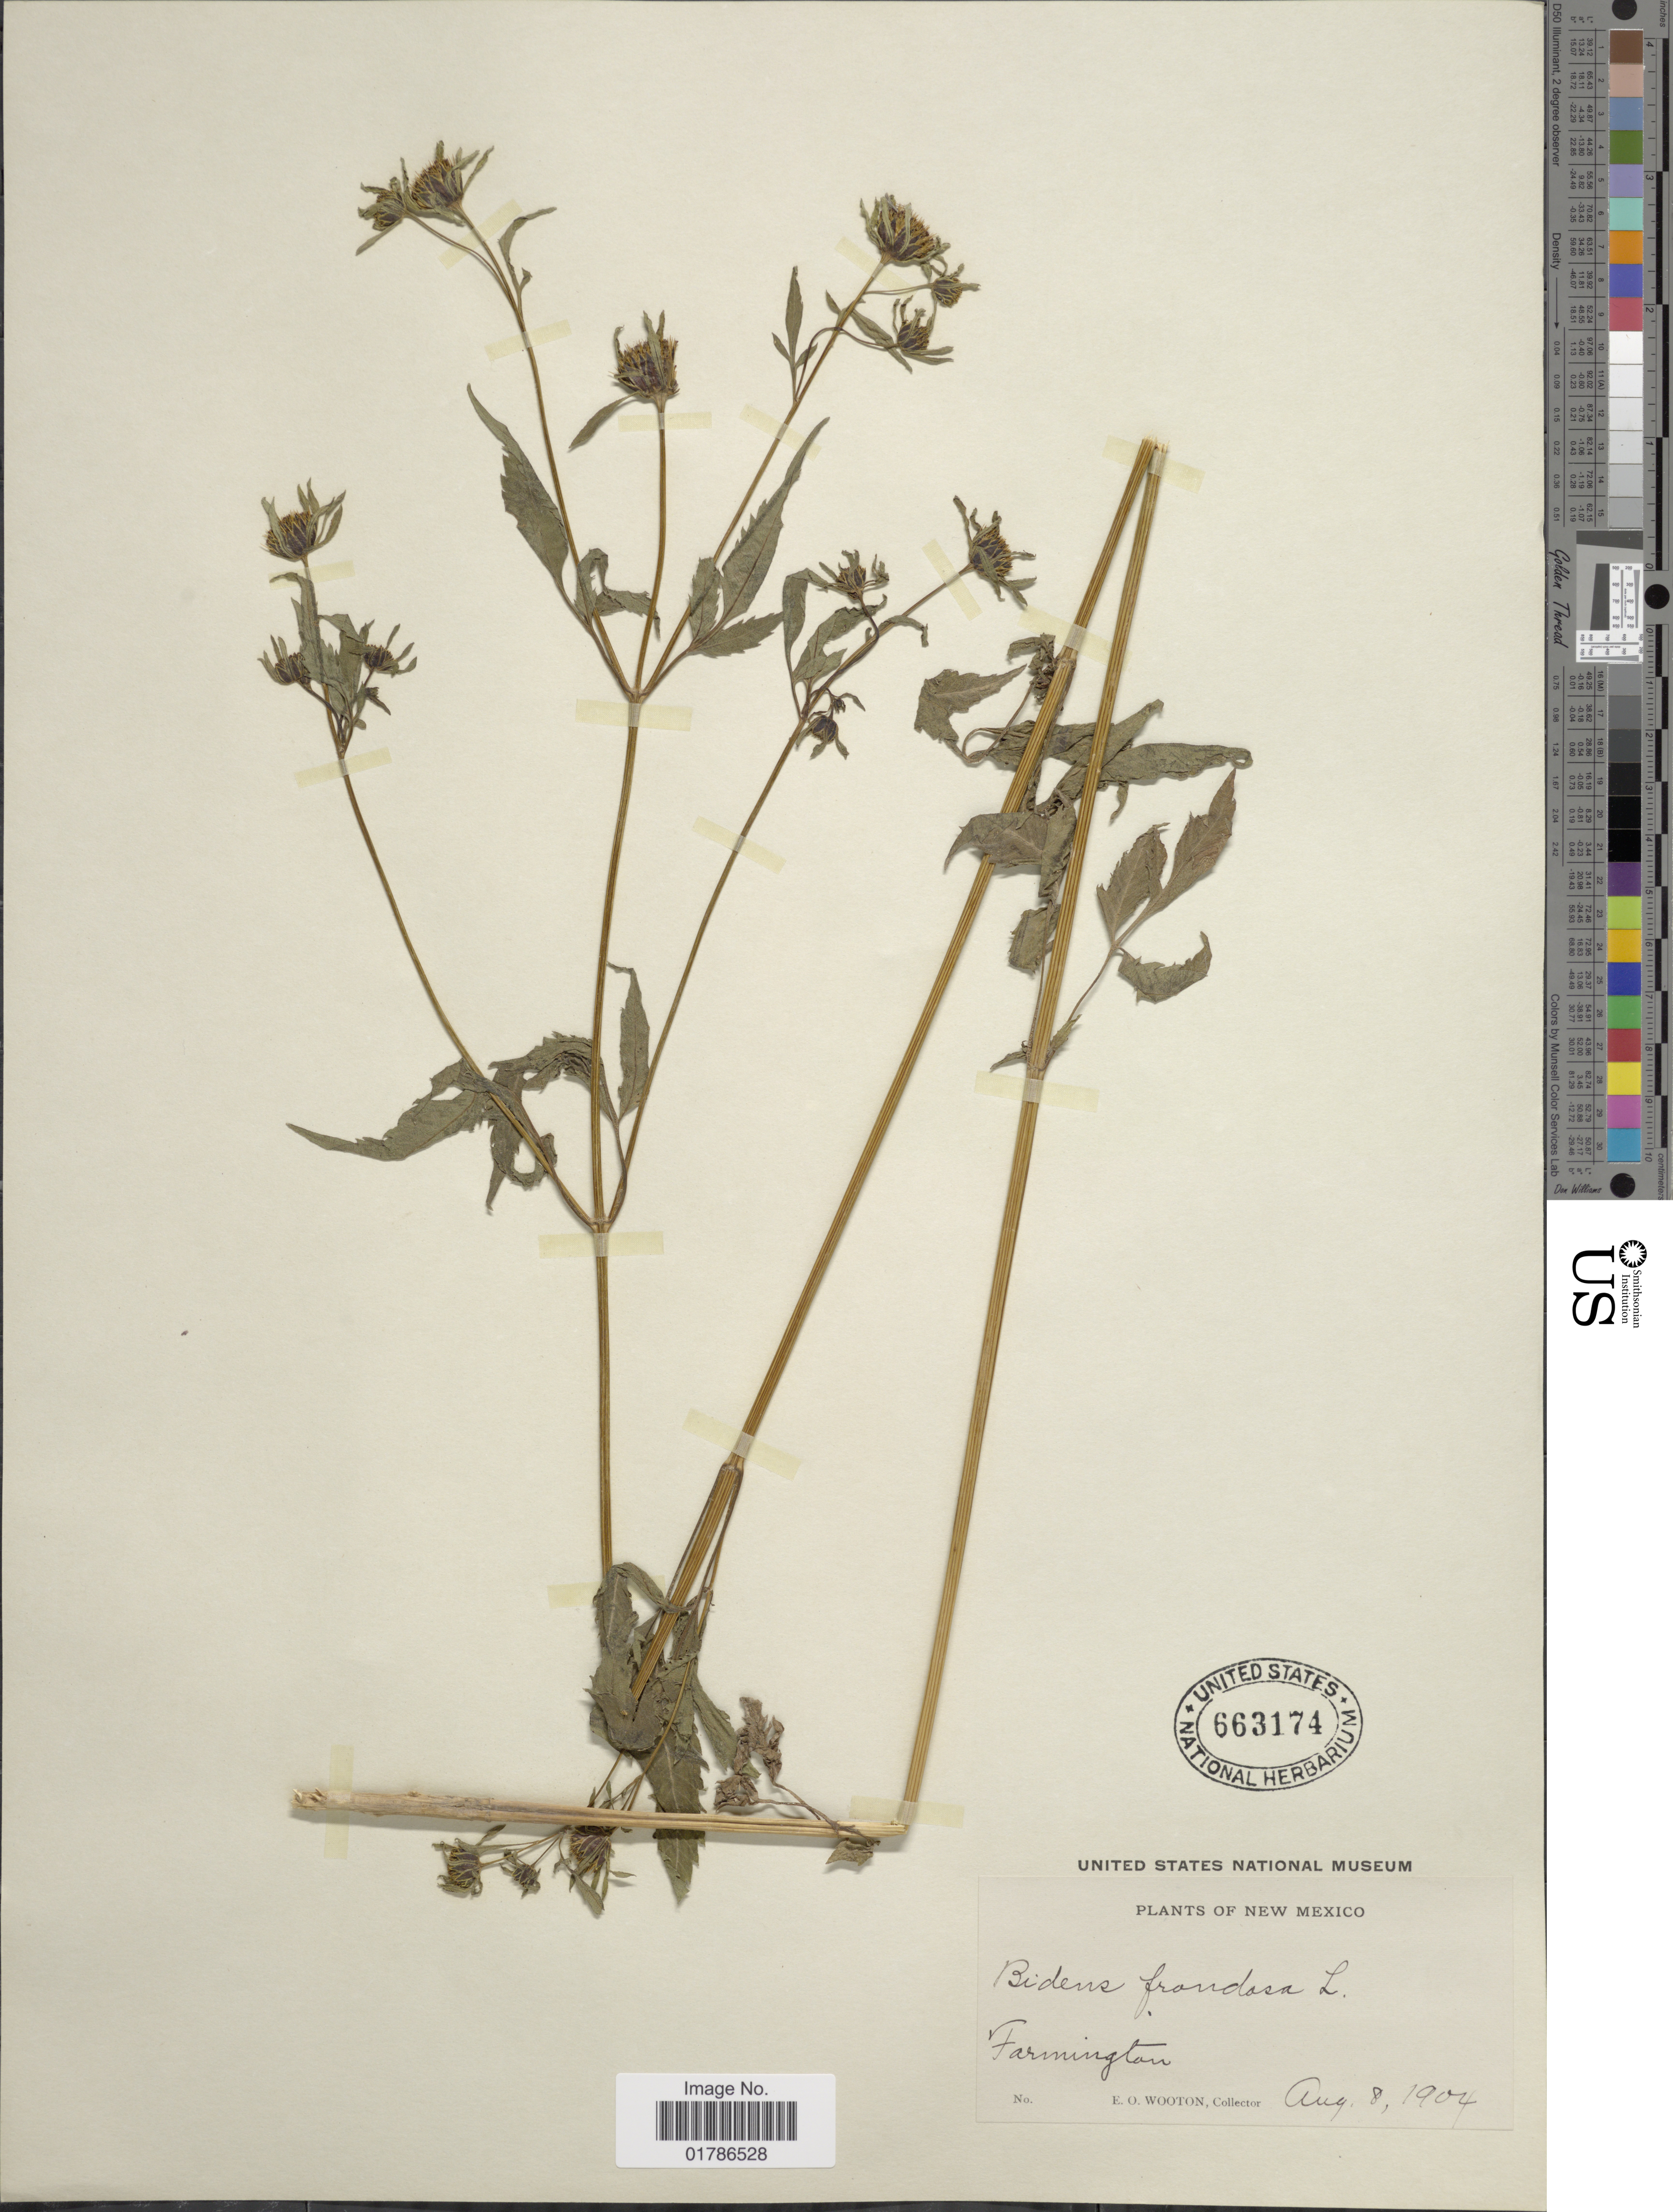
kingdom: Plantae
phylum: Tracheophyta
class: Magnoliopsida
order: Asterales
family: Asteraceae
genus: Bidens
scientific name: Bidens frondosa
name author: L.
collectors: E. O. Wooton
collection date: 1904-08-08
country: United States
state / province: New Mexico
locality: Farmington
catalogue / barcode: US 663174